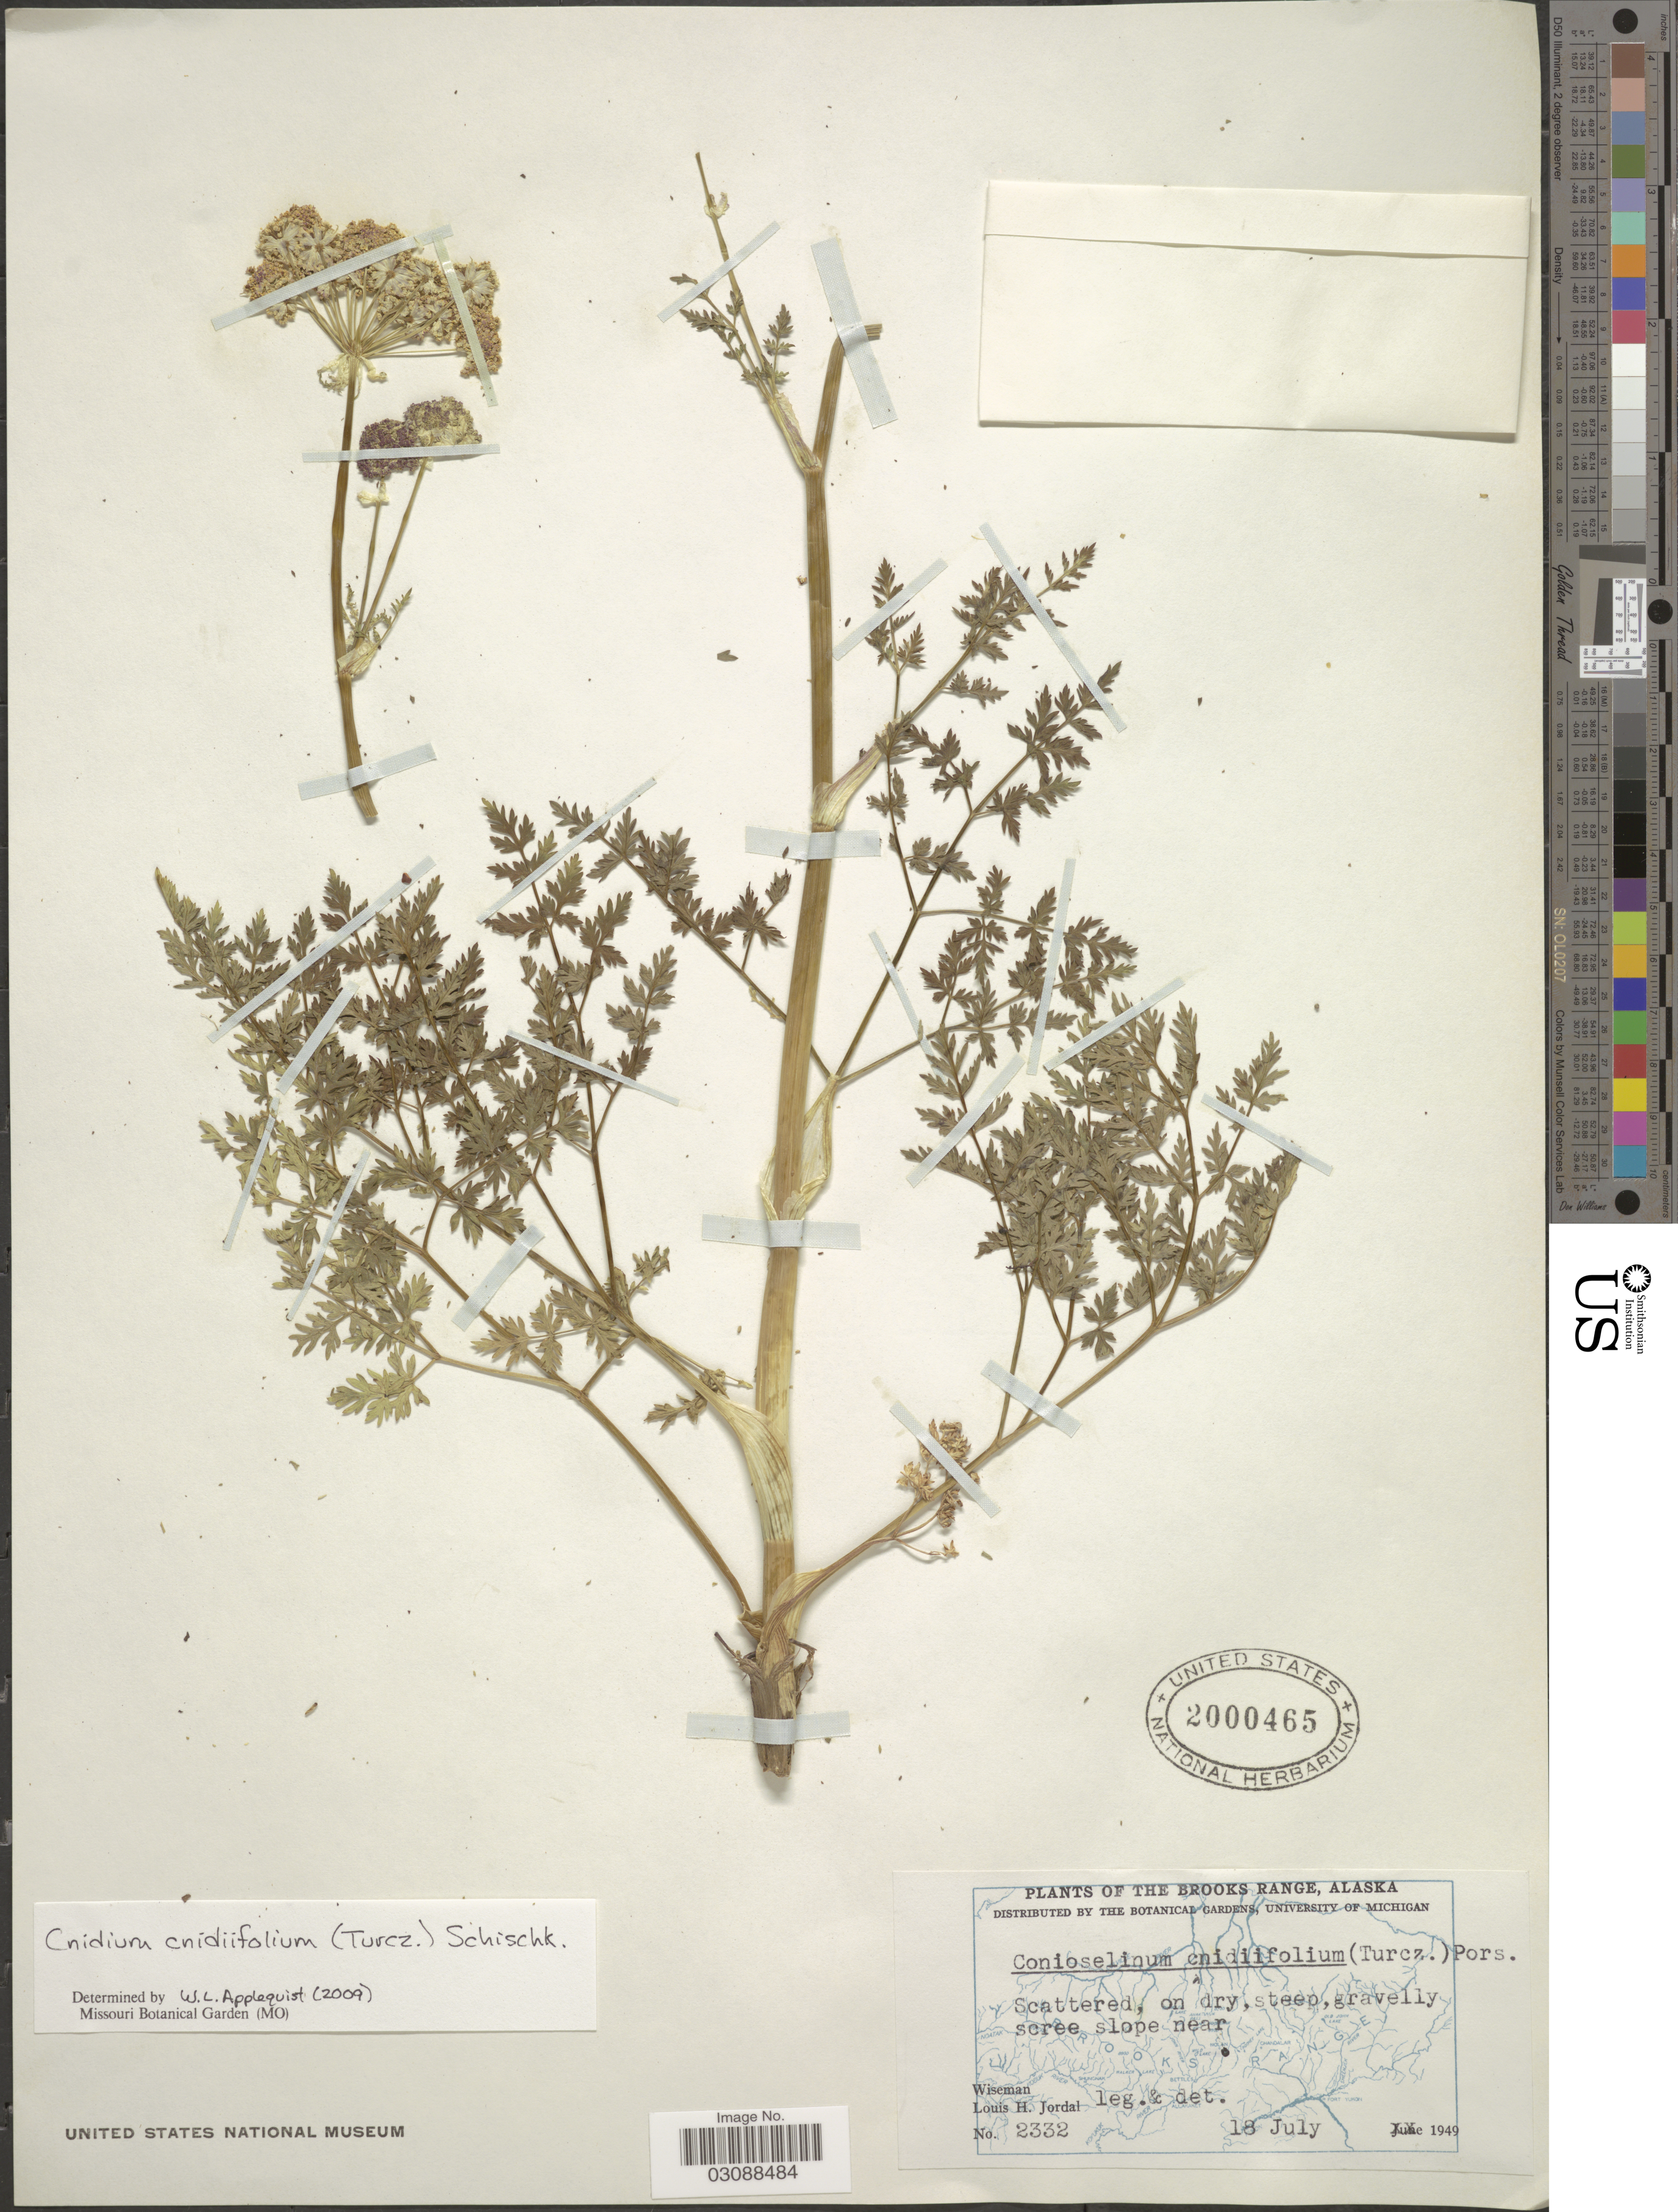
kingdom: Plantae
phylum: Tracheophyta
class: Magnoliopsida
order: Apiales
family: Apiaceae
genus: Cnidium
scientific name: Cnidium cnidiifolium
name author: (Turcz.) Schischk.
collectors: L. Jordal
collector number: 2332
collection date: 1949-07-18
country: United States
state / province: Alaska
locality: The Brooks Range. Gravelly scree slope near Wiseman.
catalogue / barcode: US 2000465